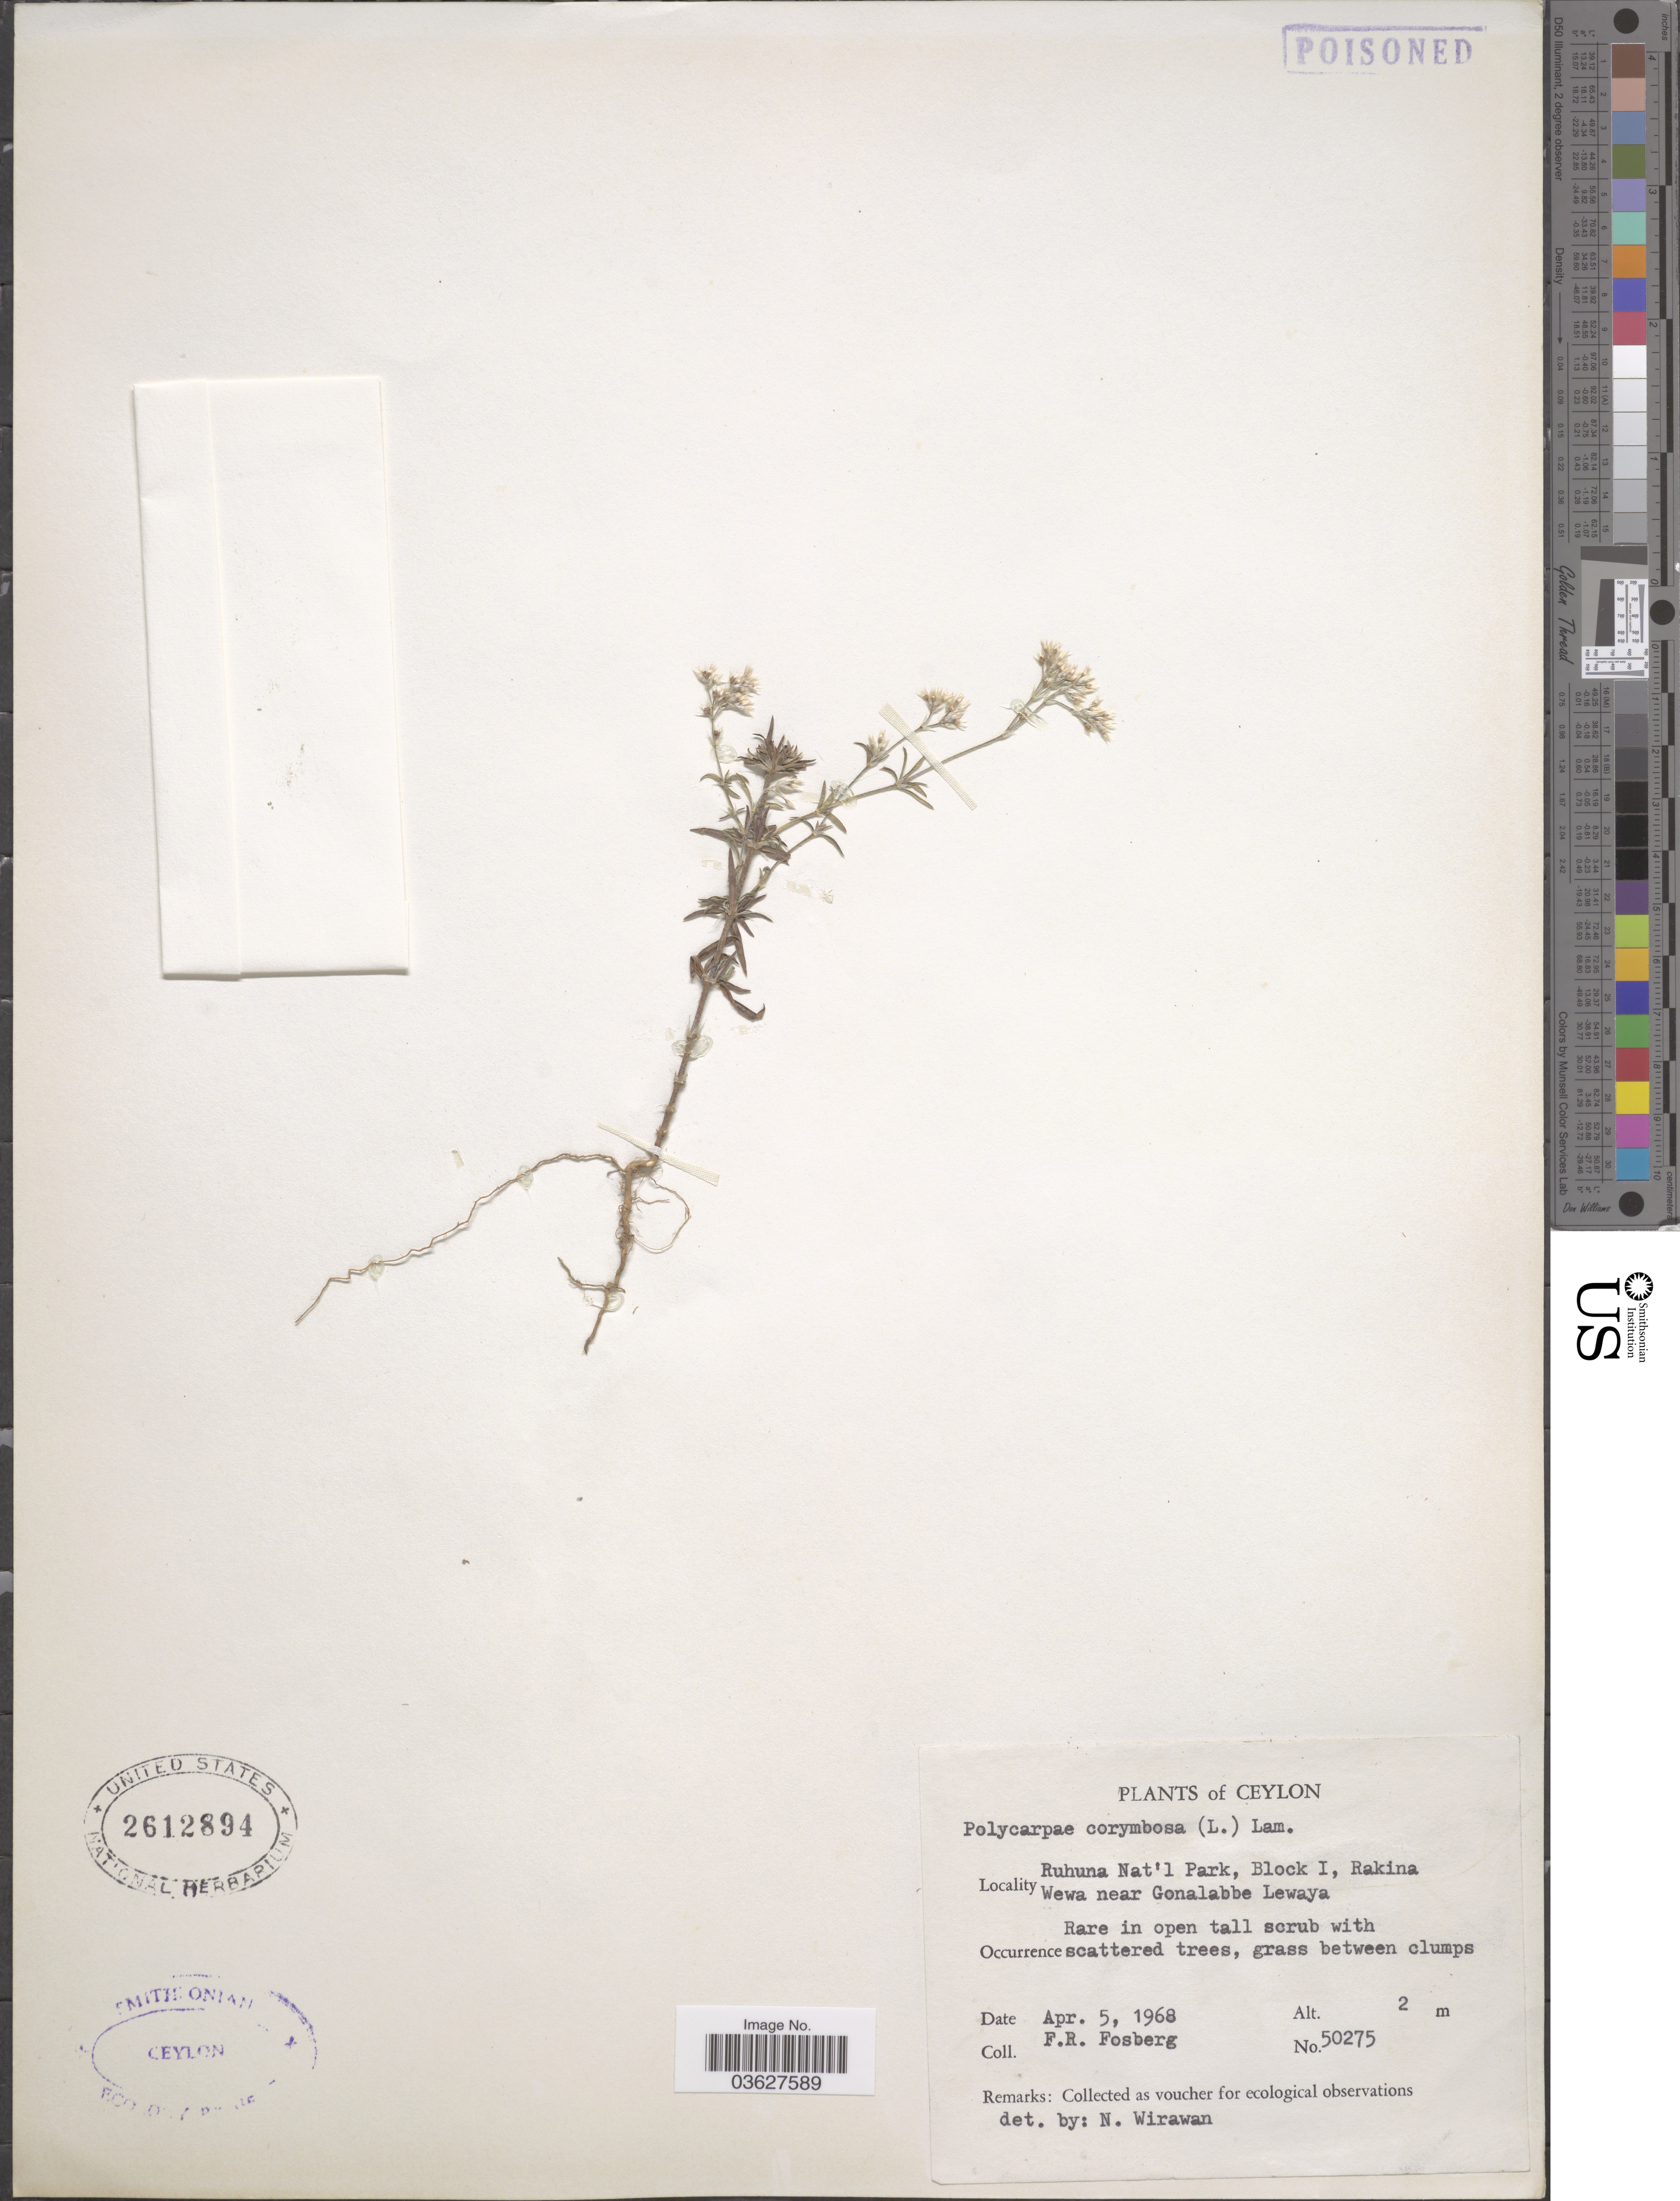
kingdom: Plantae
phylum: Tracheophyta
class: Magnoliopsida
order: Caryophyllales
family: Caryophyllaceae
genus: Polycarpaea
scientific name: Polycarpaea corymbosa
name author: (L.) Lam.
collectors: F. R. Fosberg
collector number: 50275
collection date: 1968-04-05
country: Sri Lanka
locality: Ceylon. Ruhuna Nat'l Park, Block I, Rakina Wewa near Gonalabbe Lewaya.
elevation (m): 2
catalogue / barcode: US 2612894